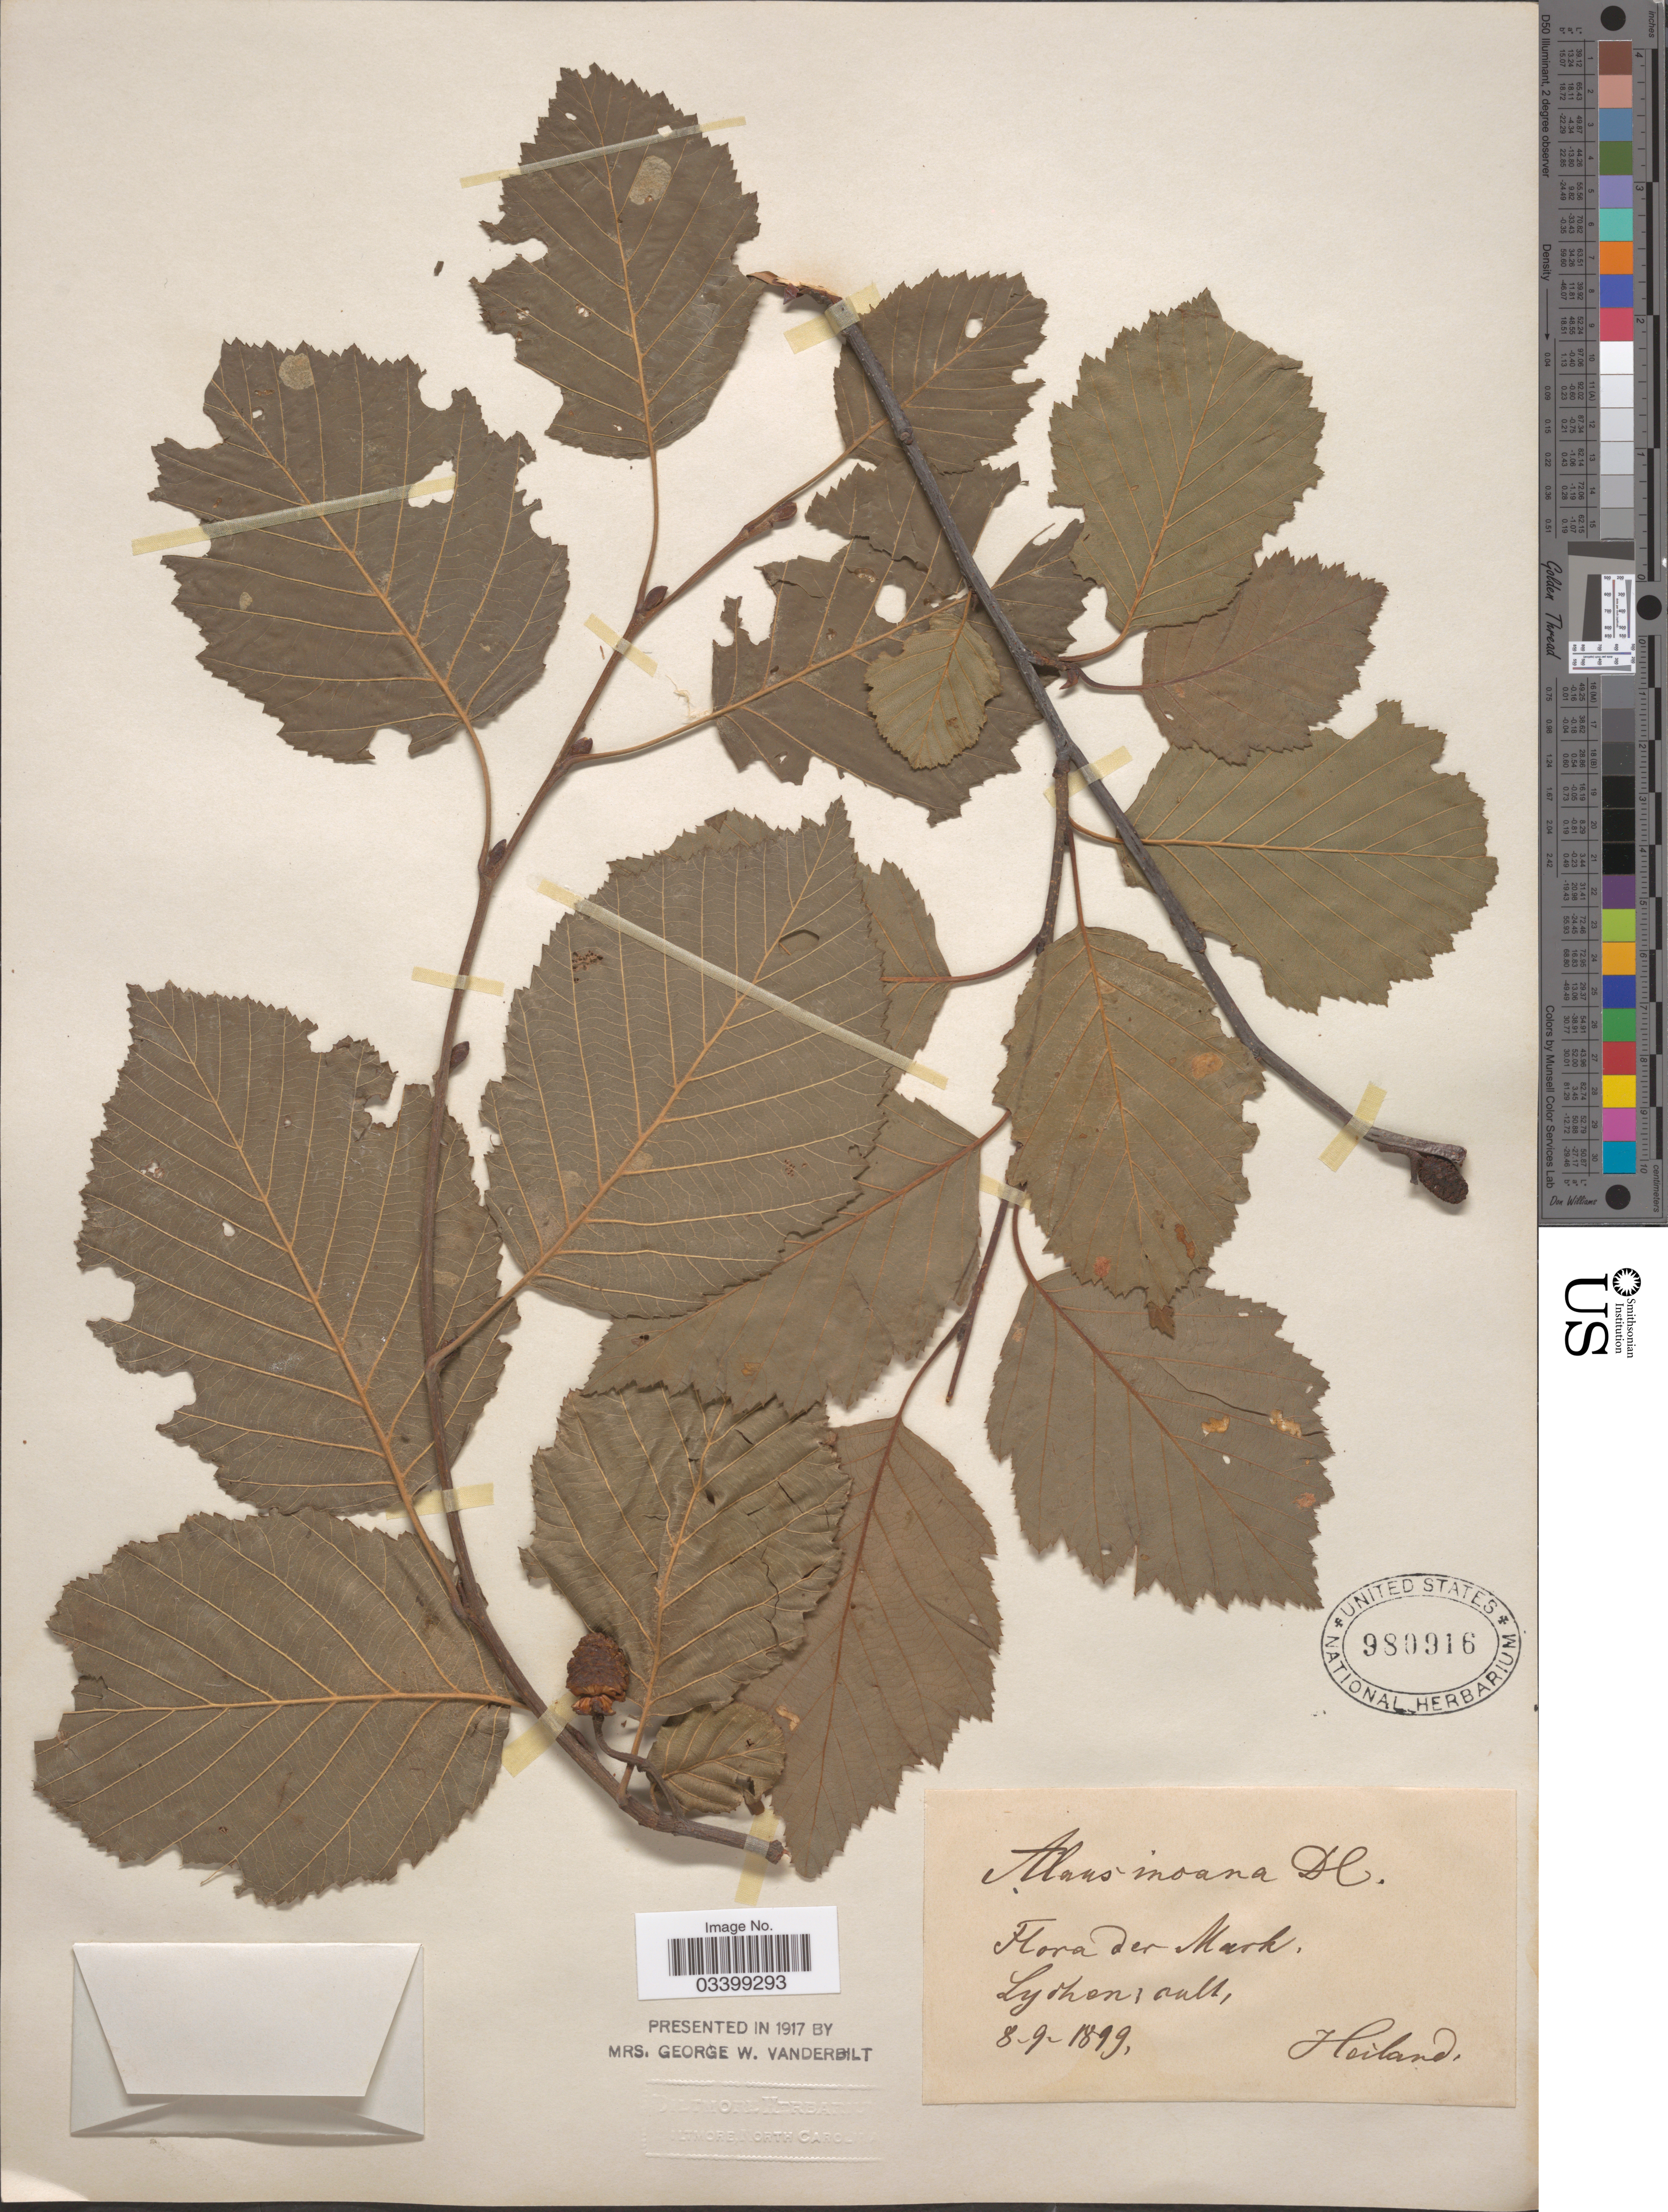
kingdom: Plantae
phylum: Tracheophyta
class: Magnoliopsida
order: Fagales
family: Betulaceae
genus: Alnus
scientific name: Alnus incana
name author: (L.) Moench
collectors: -. Heiland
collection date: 1899-09-08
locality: Mark. [unsure placement] Lydhen [interpreted]; cult.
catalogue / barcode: US 980916